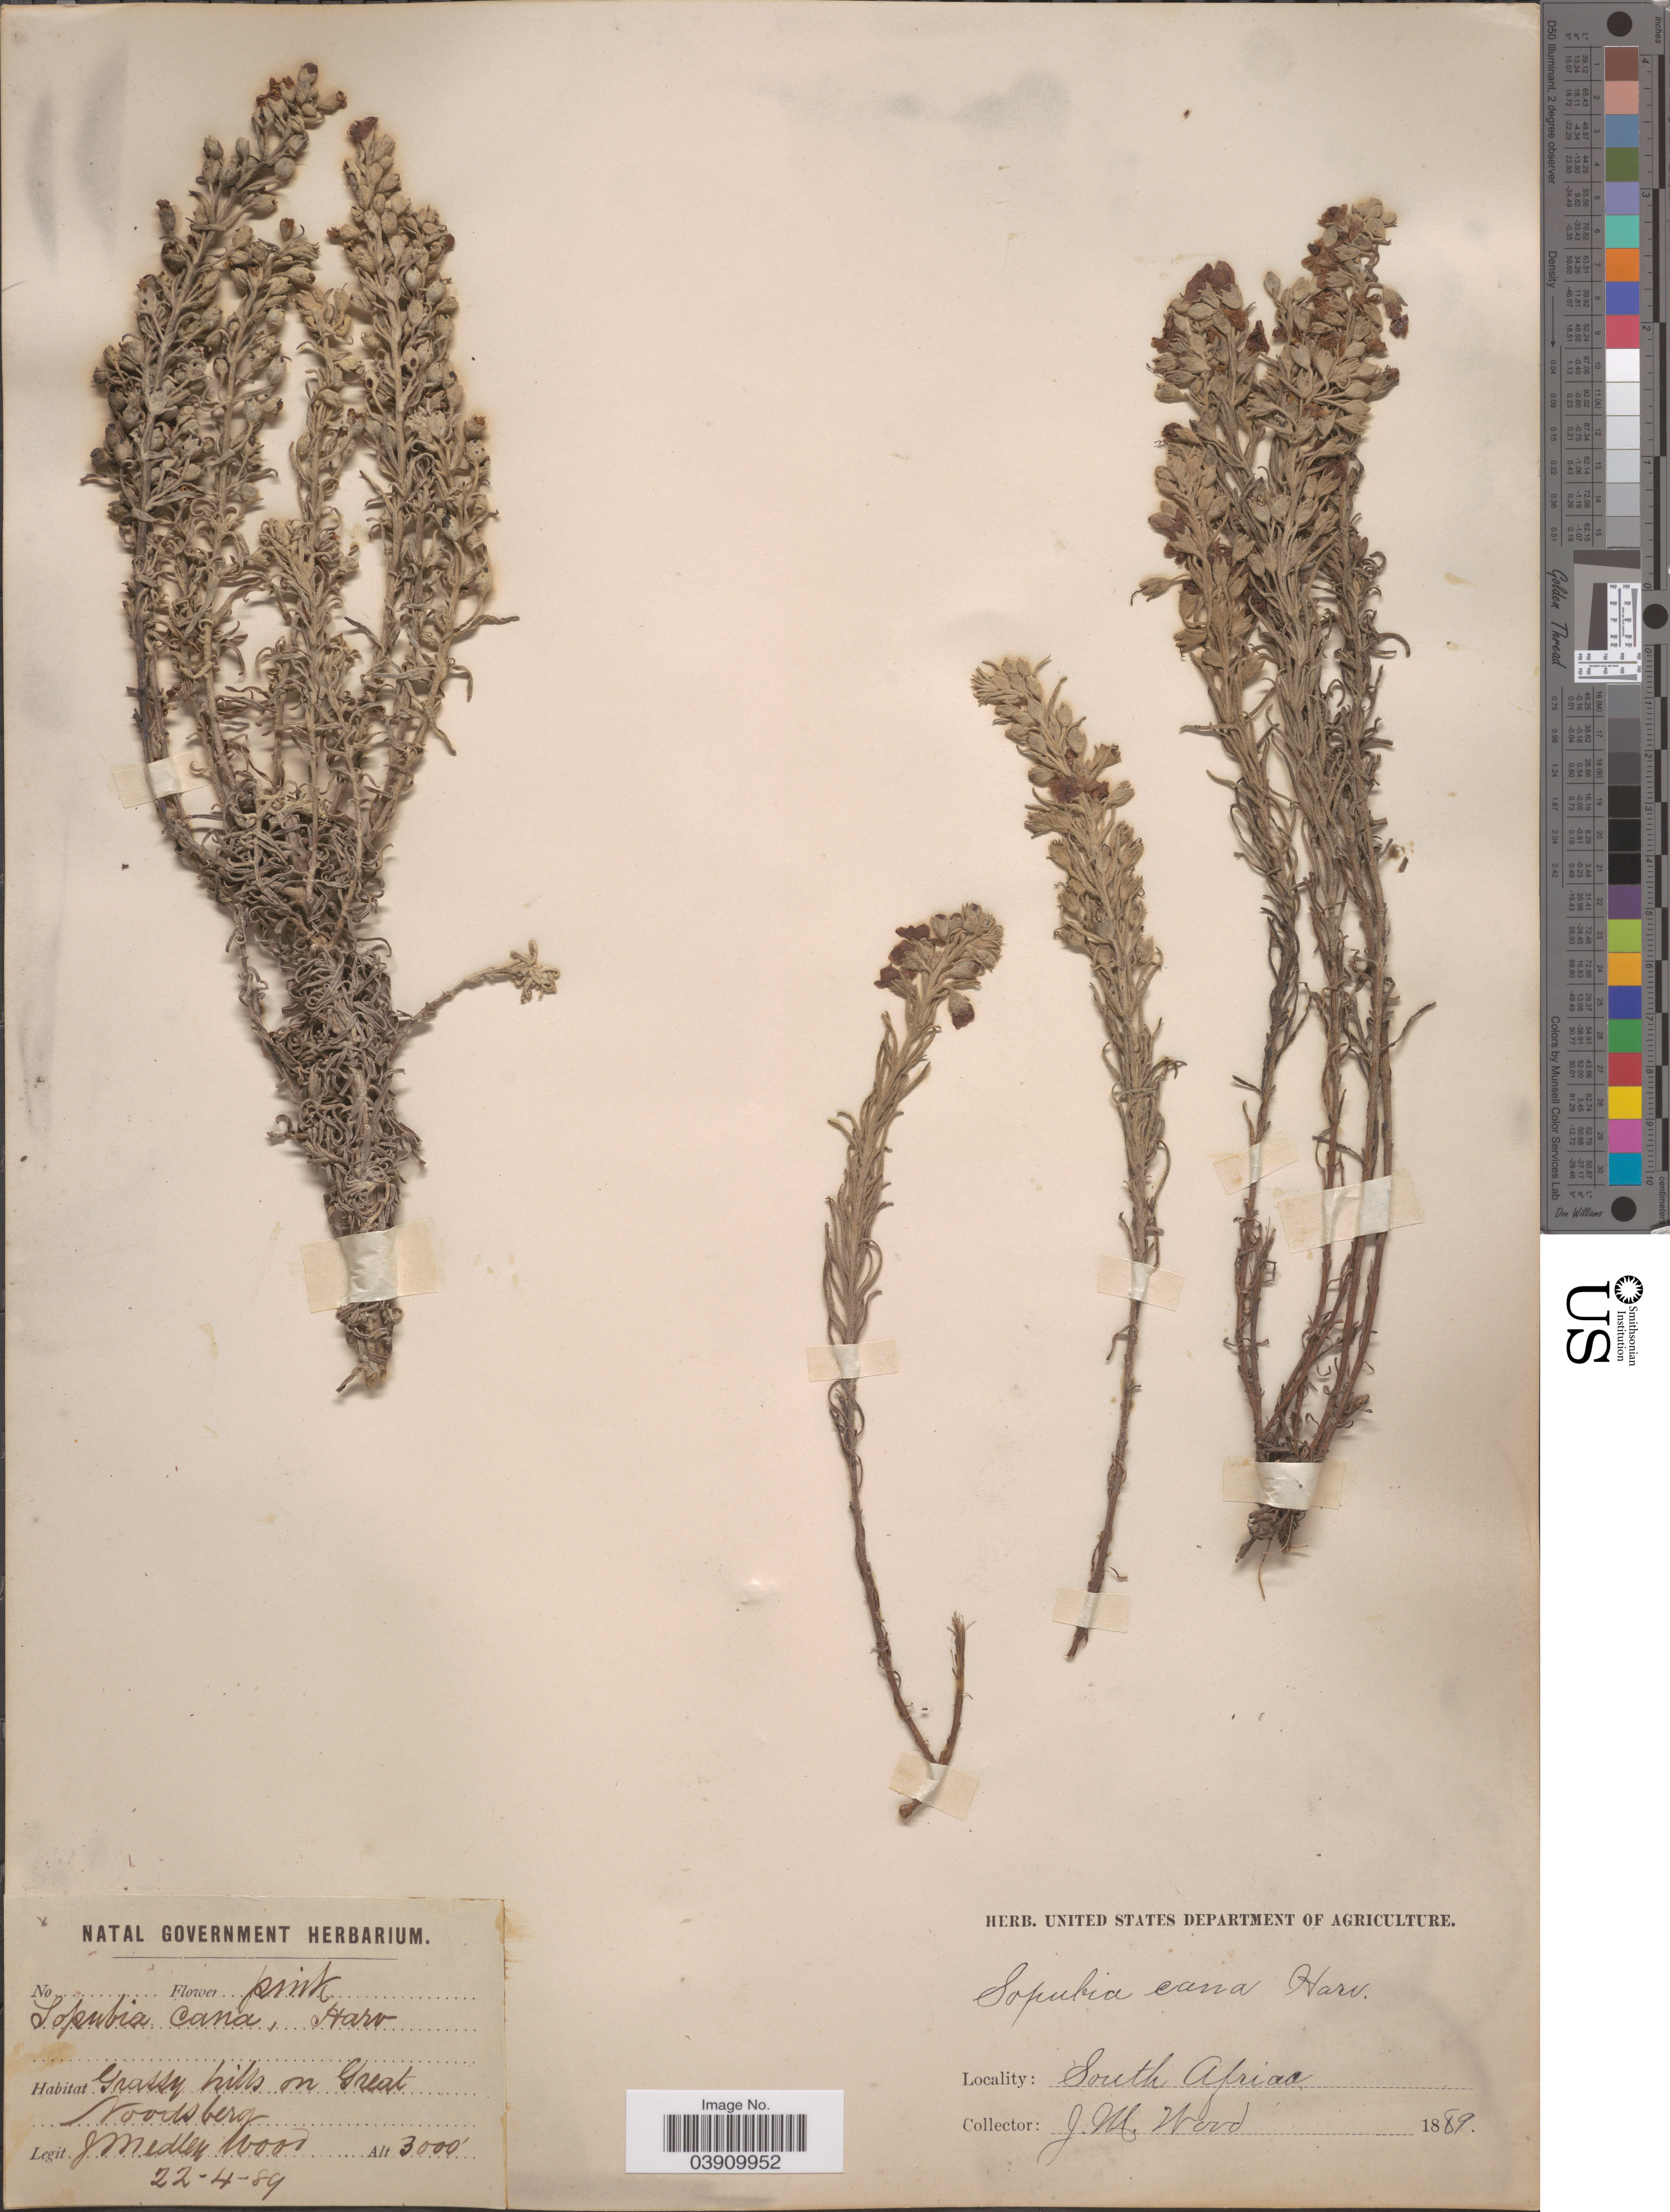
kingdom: Plantae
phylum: Tracheophyta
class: Magnoliopsida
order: Lamiales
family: Orobanchaceae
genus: Sopubia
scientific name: Sopubia cana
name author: Harv.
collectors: J. M. Wood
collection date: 1889-04-22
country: South Africa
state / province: KwaZulu-Natal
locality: Grassy hills on Great Woodsberg.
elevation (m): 914